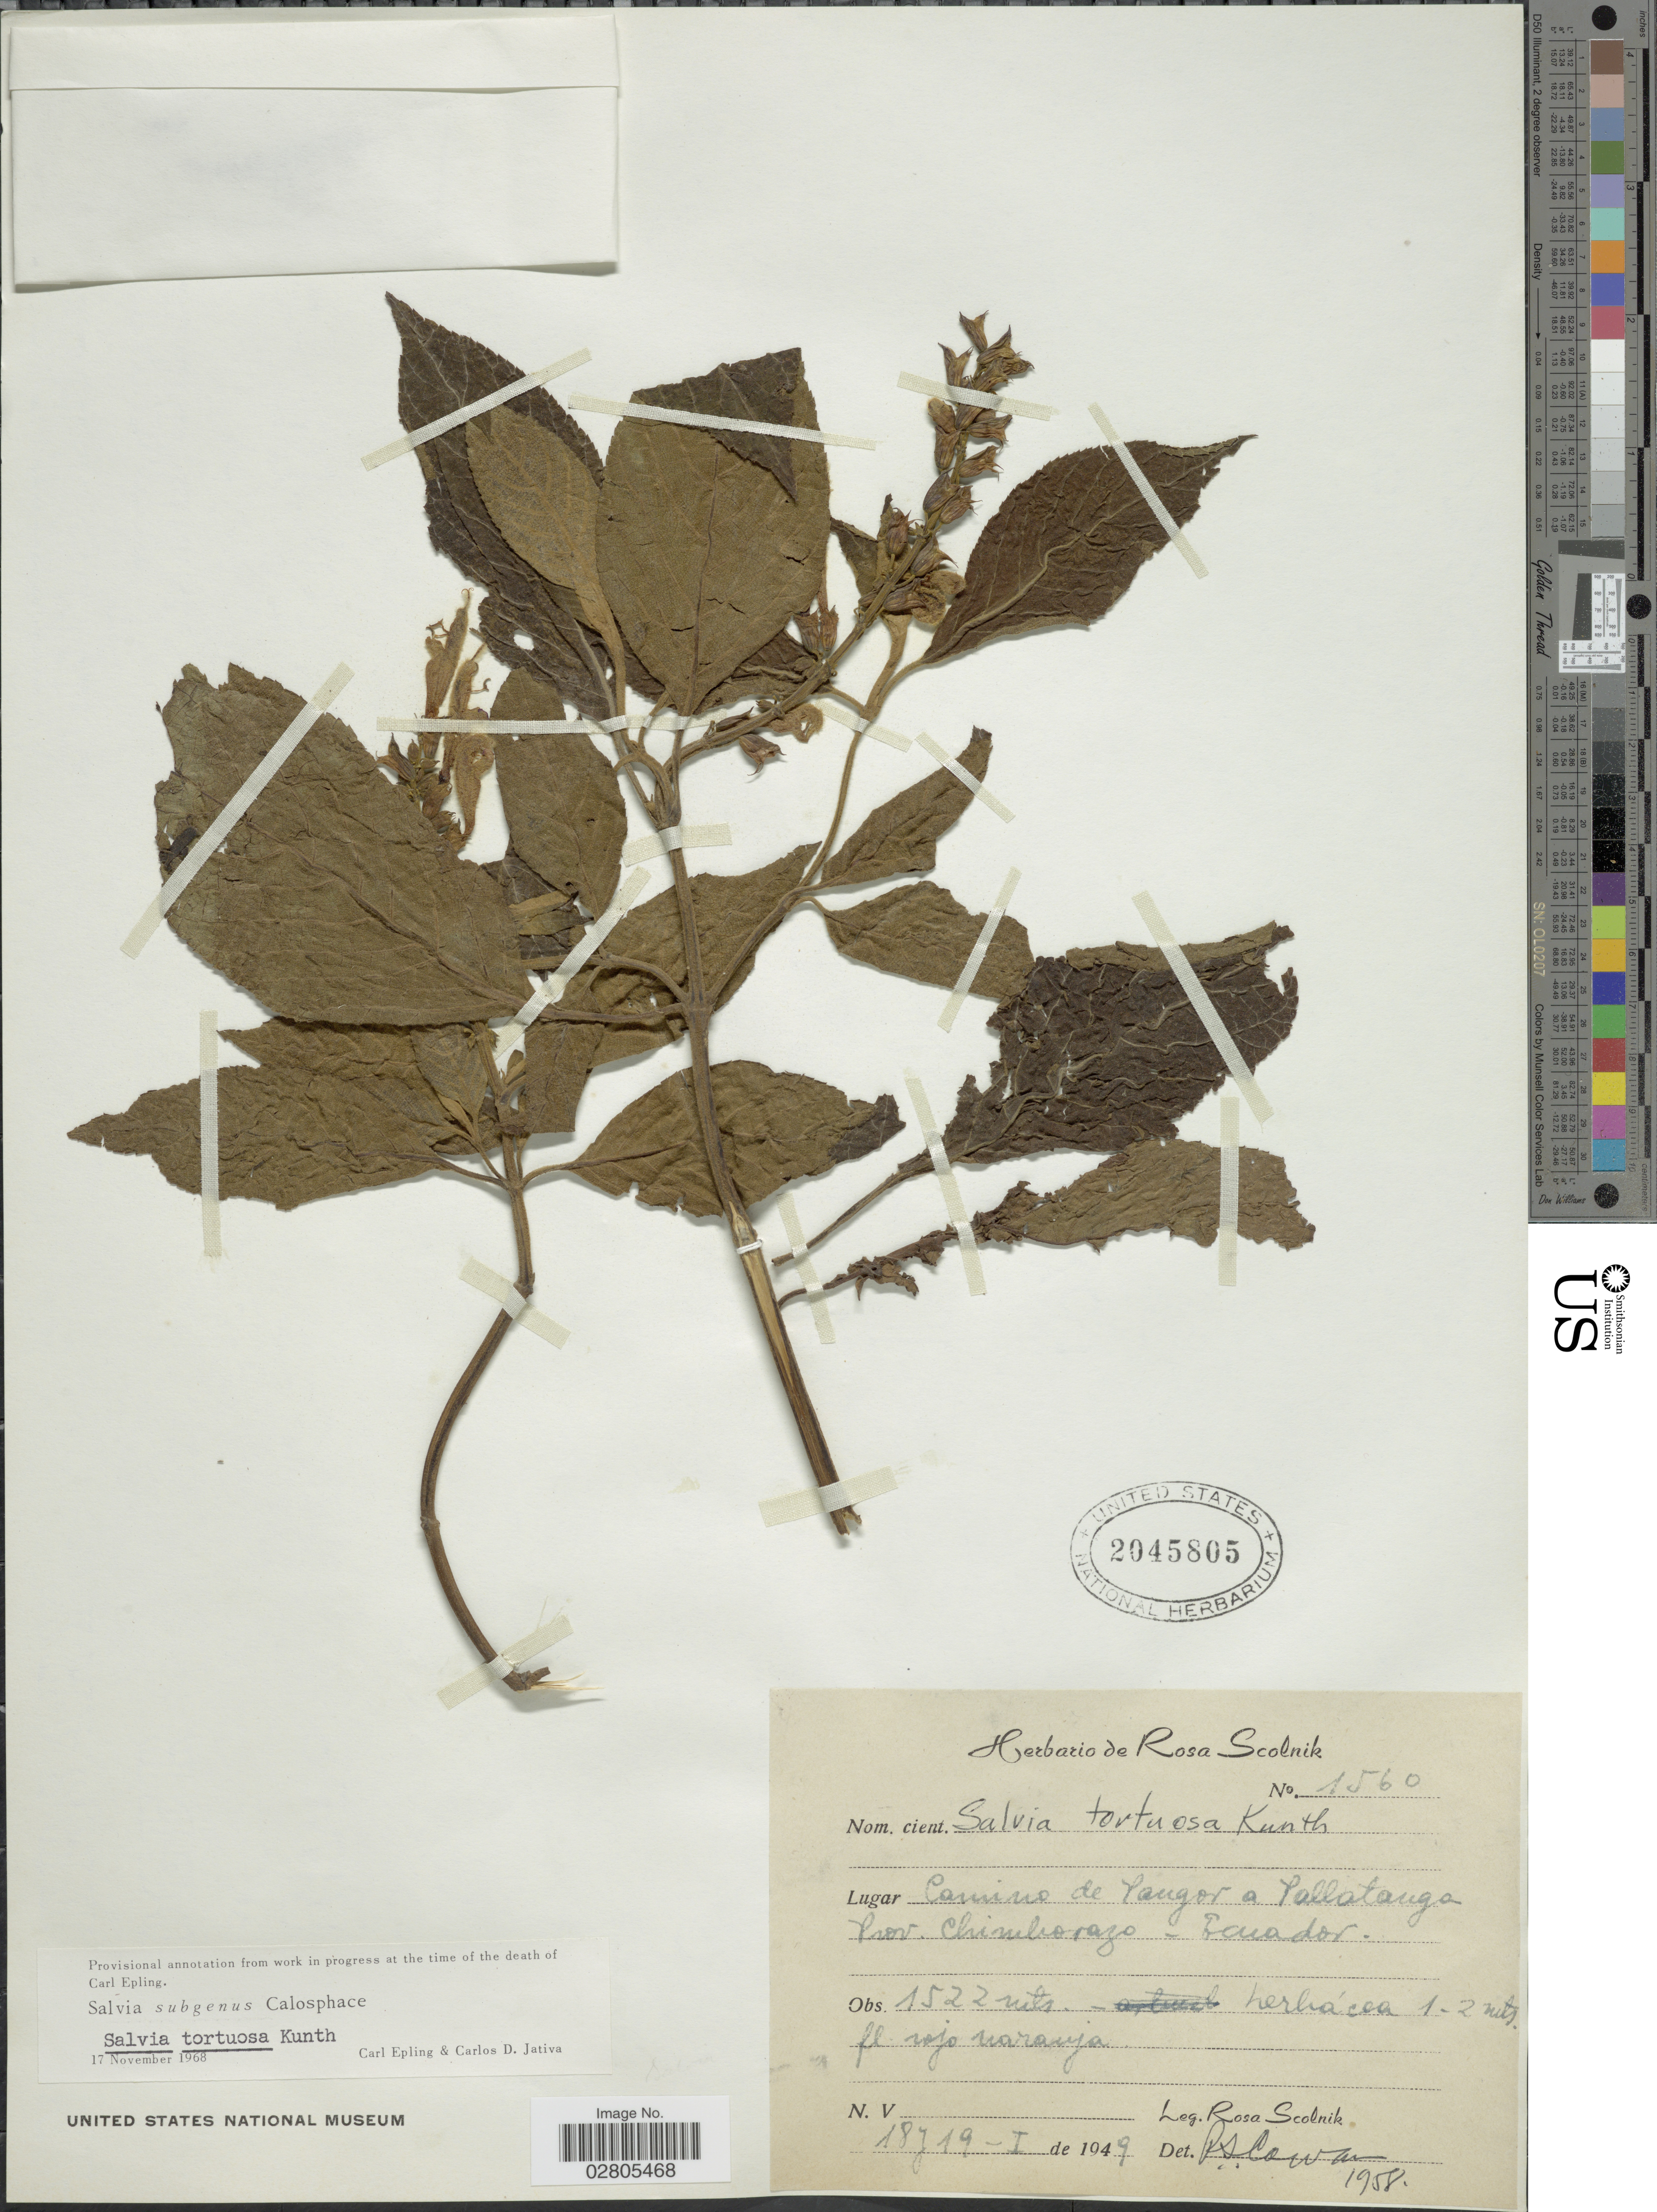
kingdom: Plantae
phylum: Tracheophyta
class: Magnoliopsida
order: Lamiales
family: Lamiaceae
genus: Salvia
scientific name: Salvia tortuosa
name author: Kunth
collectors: R. Scolnik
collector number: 1560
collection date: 1949-01-18/1949-01-19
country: Ecuador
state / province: Chimborazo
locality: Camino de Pangor a Pallatanga, Prov. Chimborazo.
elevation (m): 1522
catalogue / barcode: US 2045805